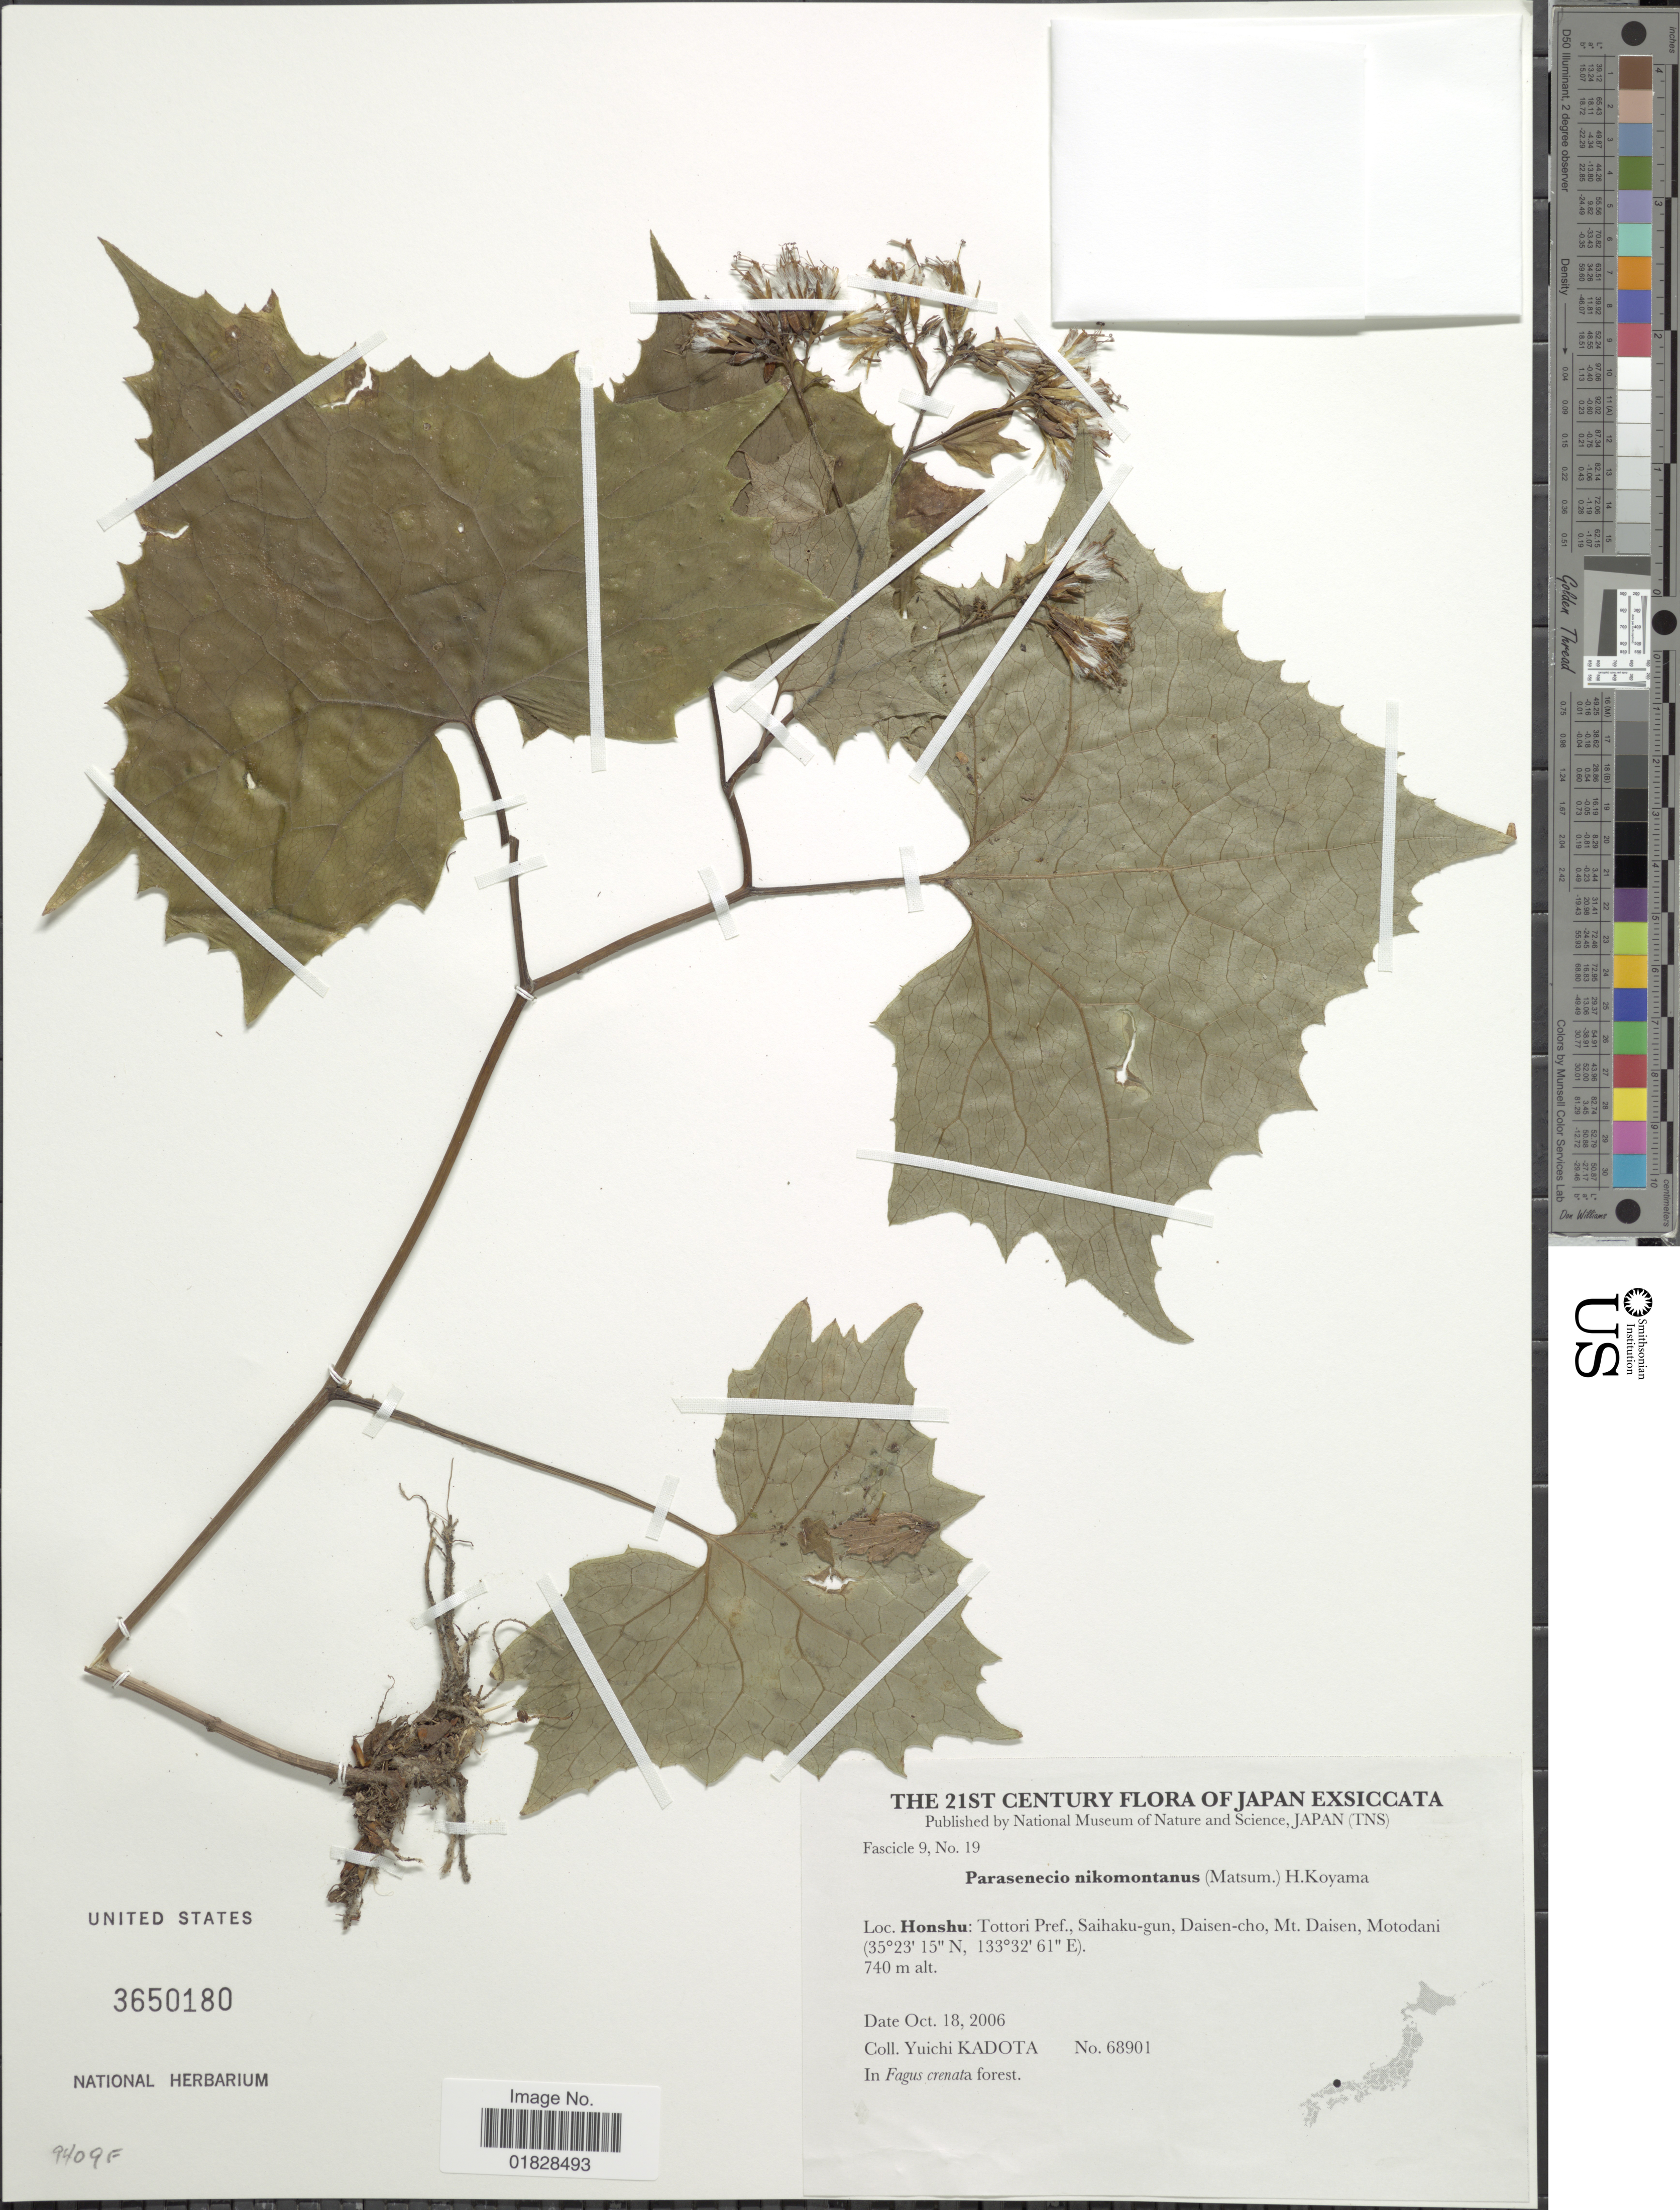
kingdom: Plantae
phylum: Tracheophyta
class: Magnoliopsida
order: Asterales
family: Asteraceae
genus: Parasenecio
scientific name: Parasenecio nikomontanus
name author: (Matsum.) H. Koyama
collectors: Y. Kadota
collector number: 68901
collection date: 2006-10-18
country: Japan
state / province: Tottori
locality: Honshu: Tottori Pref., Saihaku-gun, Daisen-cho, Mt. Daisen, Motodani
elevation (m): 740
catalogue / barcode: US 3650180